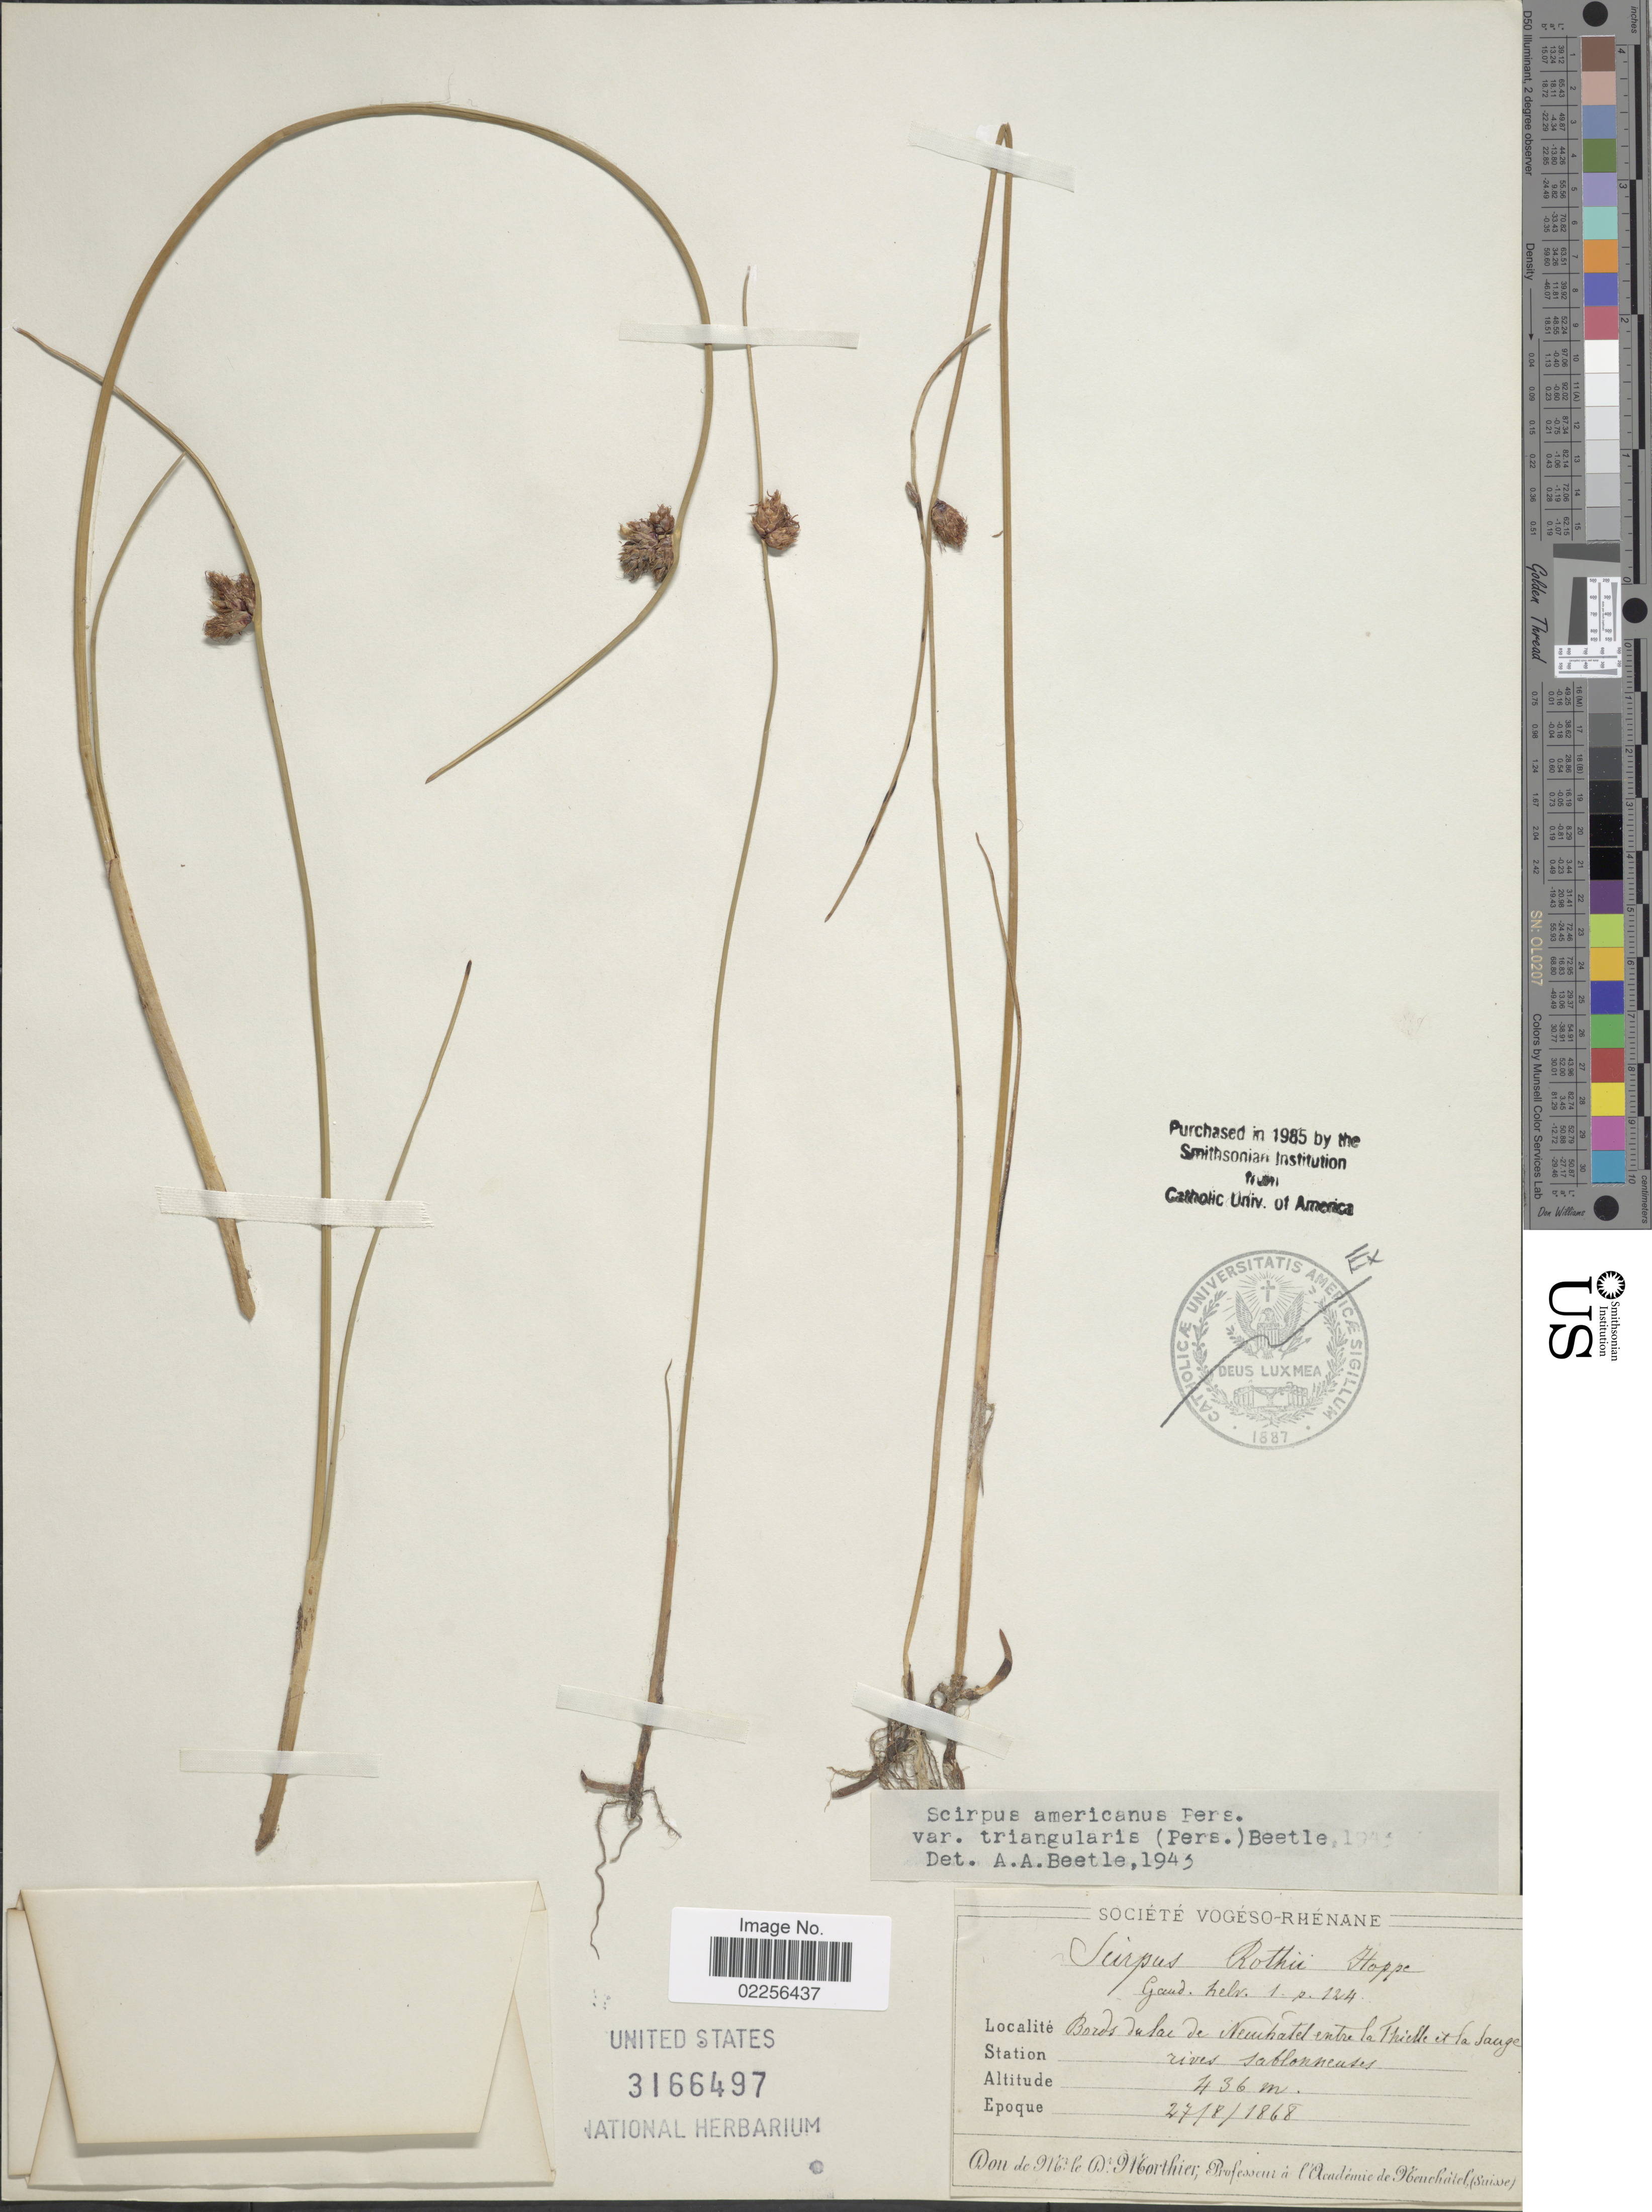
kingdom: Plantae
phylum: Tracheophyta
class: Liliopsida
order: Poales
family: Cyperaceae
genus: Schoenoplectus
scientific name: Schoenoplectus pungens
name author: (Vahl) Palla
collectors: Morthier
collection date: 1868-08-27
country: Switzerland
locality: Societe Vogeso-Rhenane, bords du lac de Neuchatel entre la Thielle et la Sauge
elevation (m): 436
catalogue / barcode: US 3166497